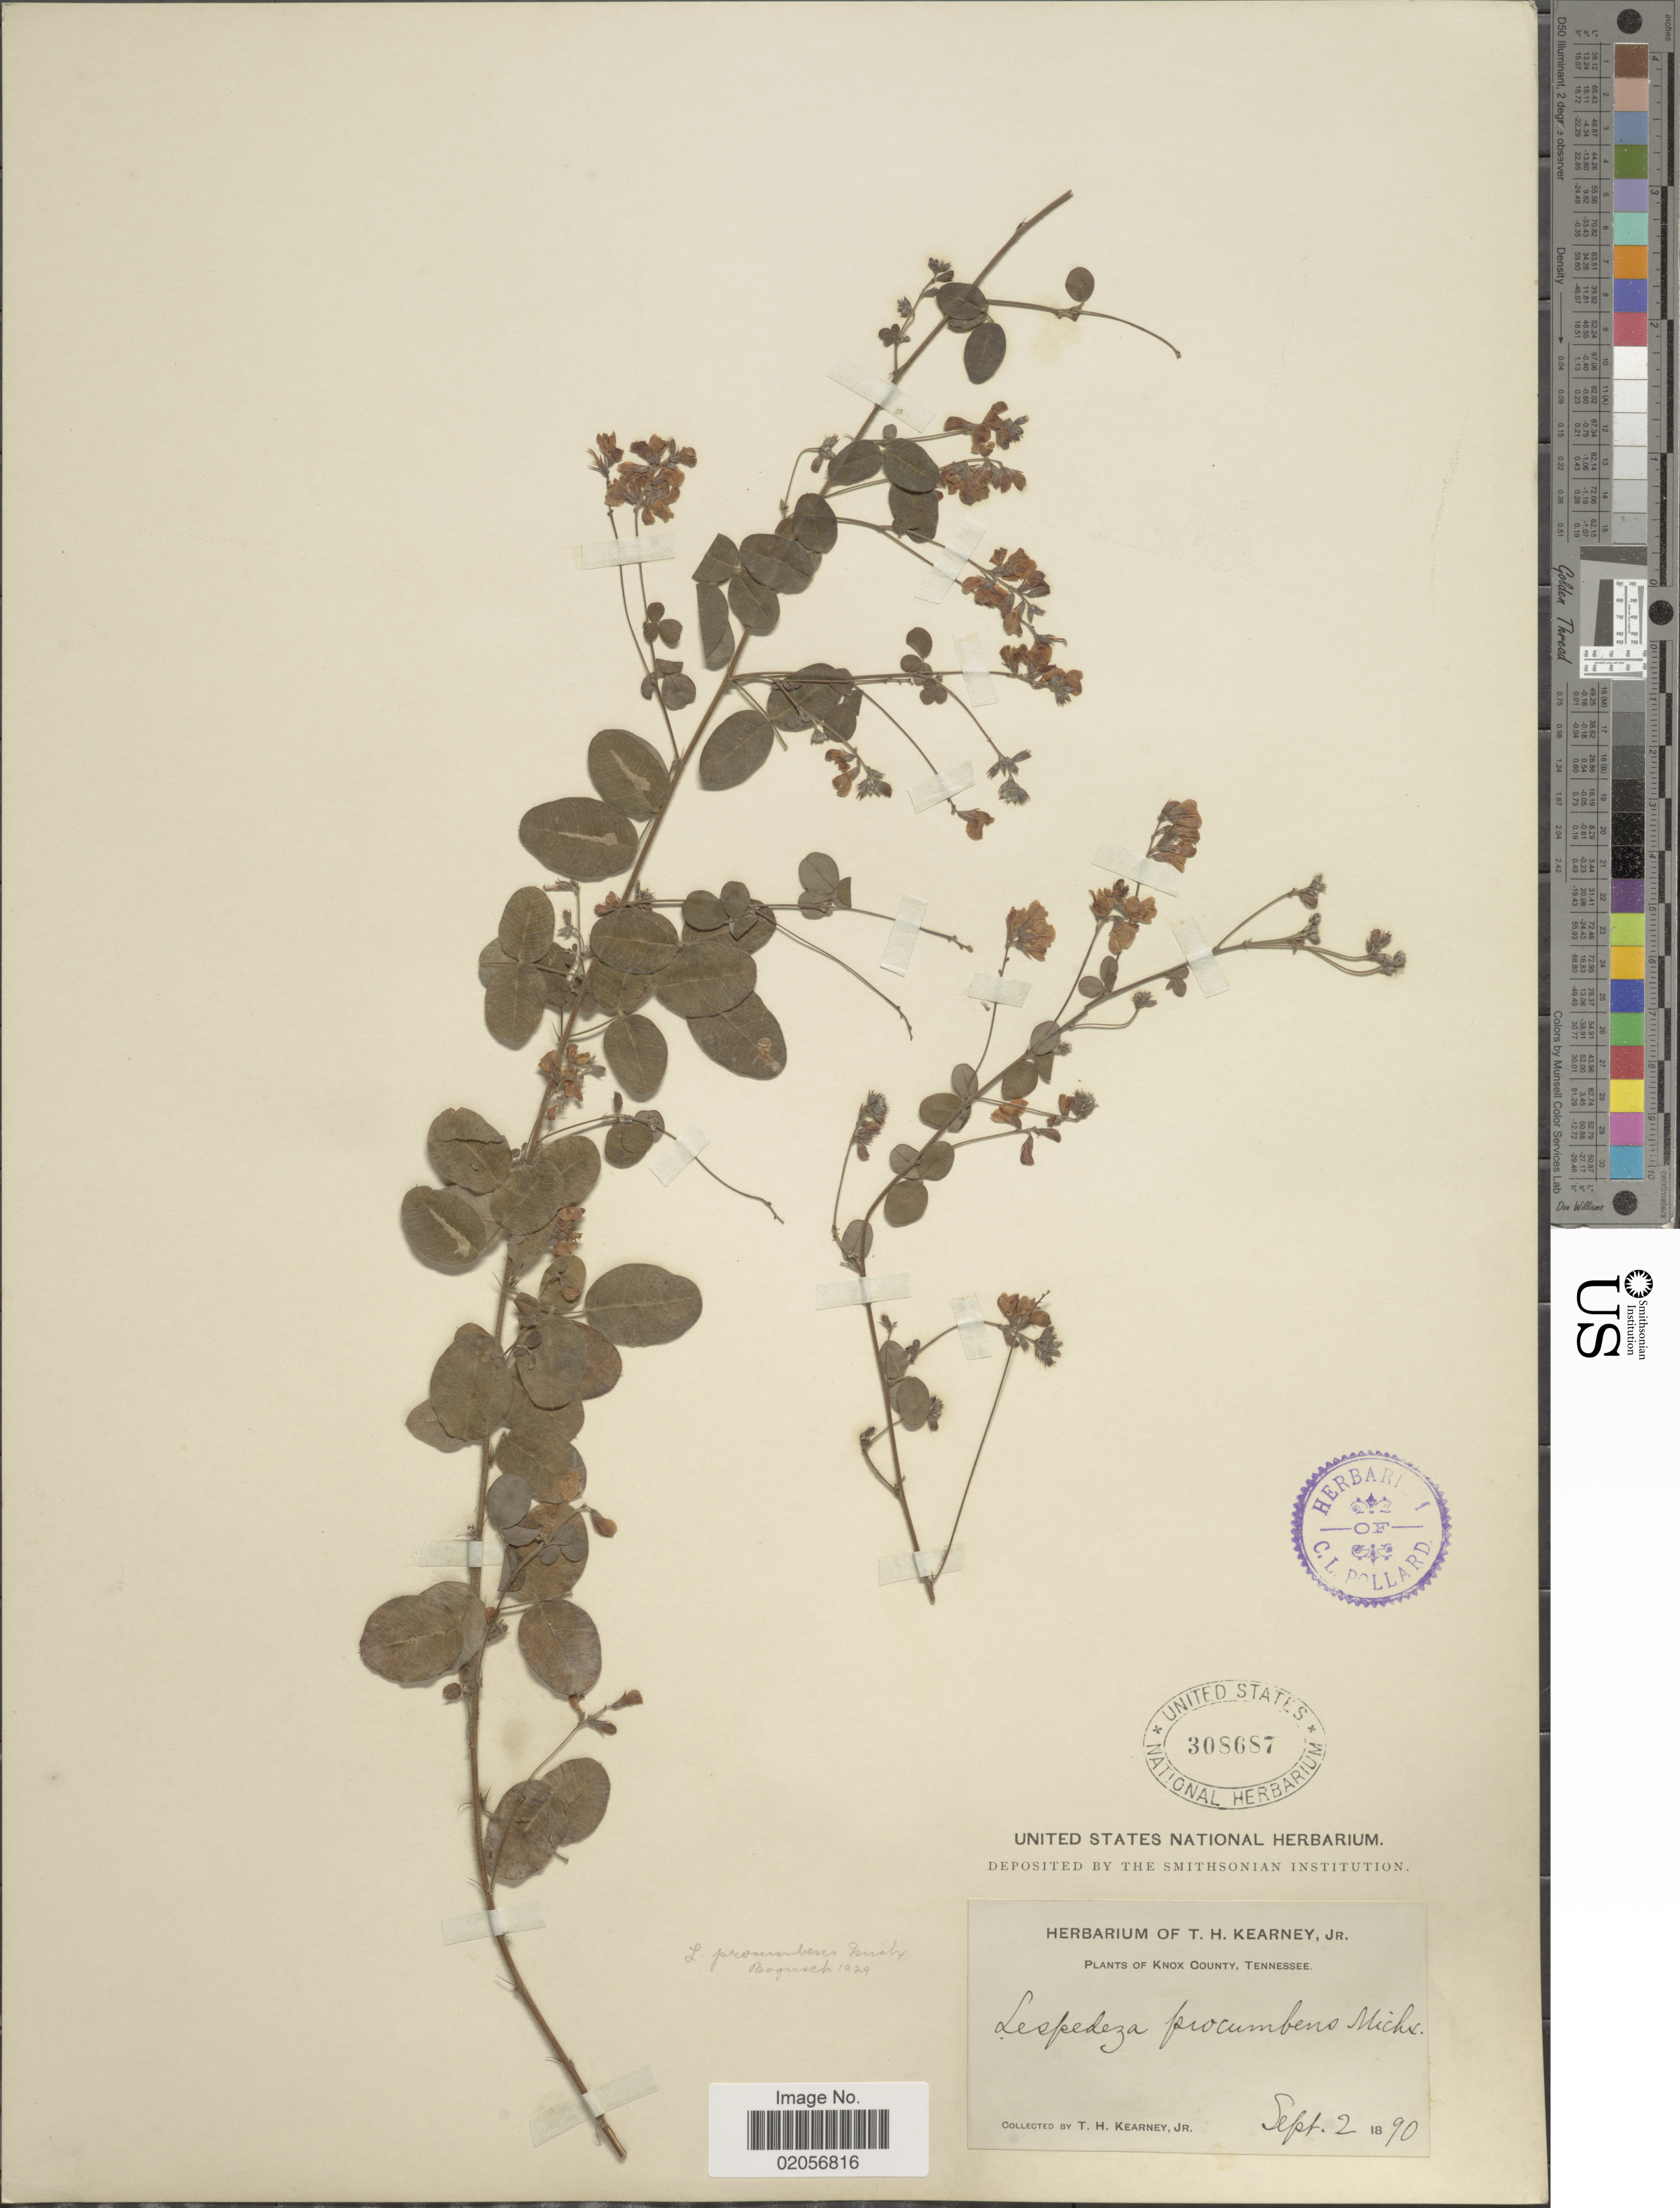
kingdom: Plantae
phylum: Tracheophyta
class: Magnoliopsida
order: Fabales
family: Fabaceae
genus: Lespedeza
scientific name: Lespedeza procumbens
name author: Michx.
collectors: T. H. Kearney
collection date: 1890-09-02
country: United States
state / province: Tennessee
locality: Knox County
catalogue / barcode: US 308687